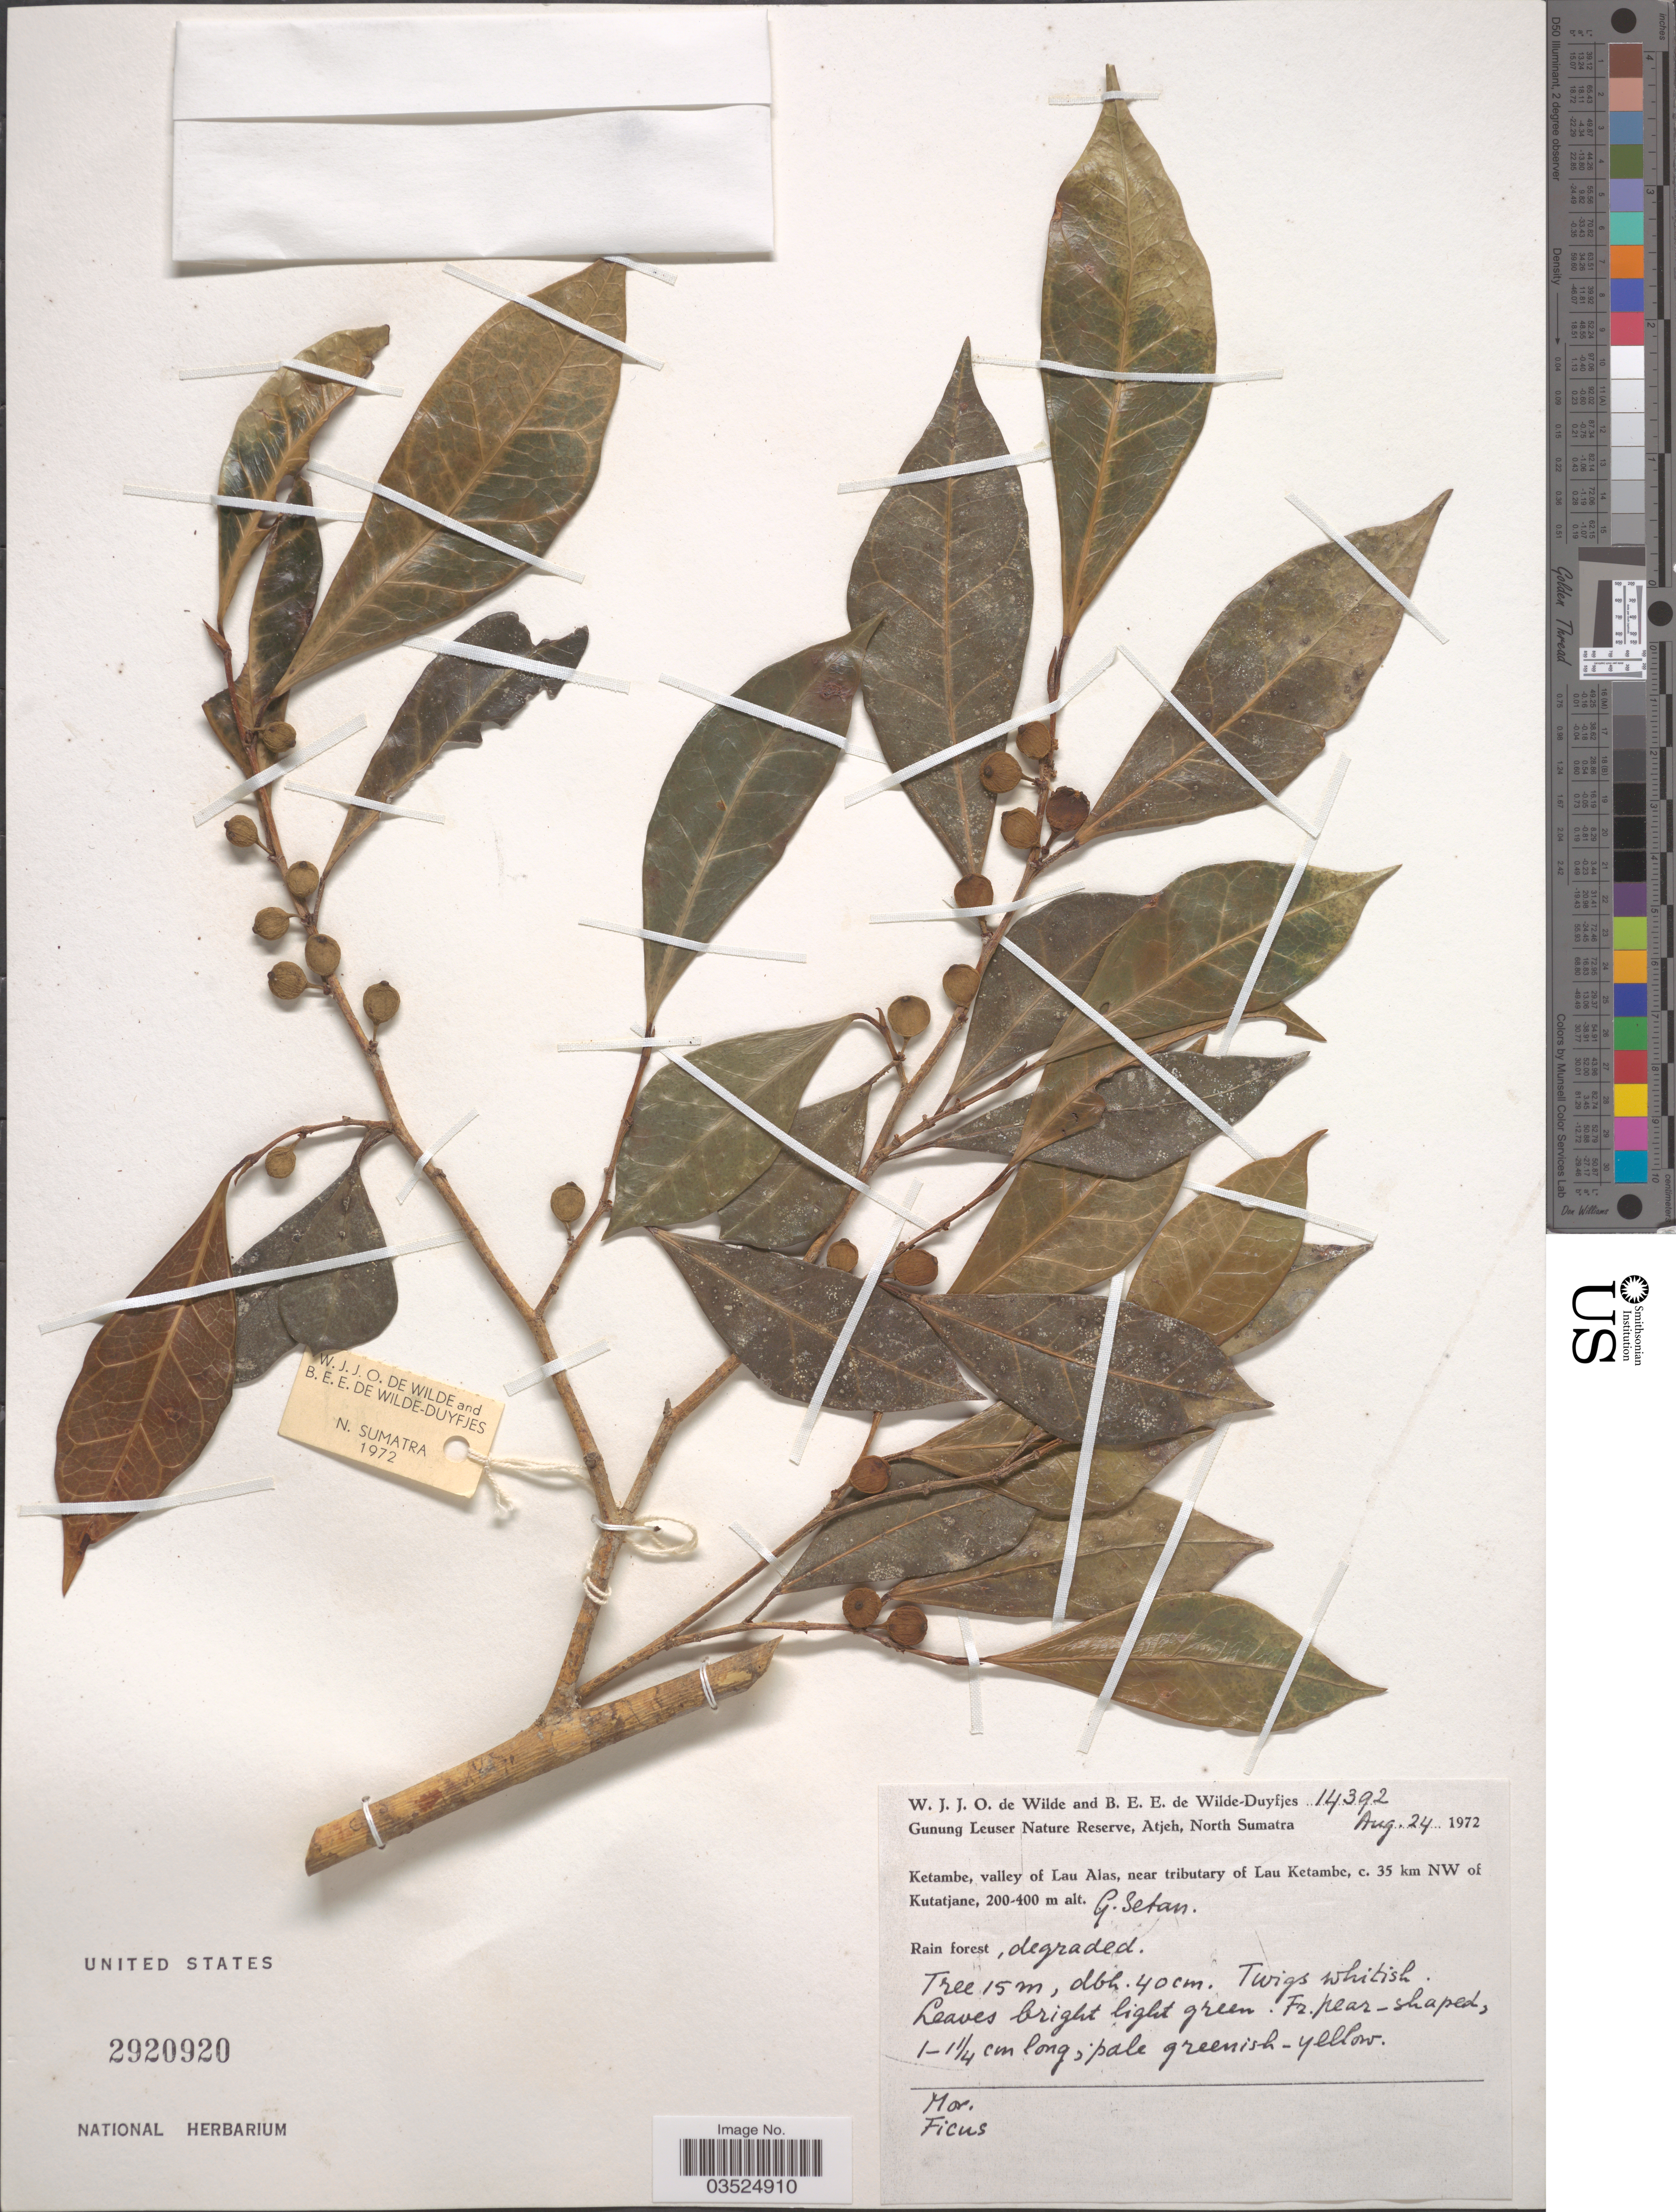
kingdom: Plantae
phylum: Tracheophyta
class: Magnoliopsida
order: Rosales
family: Moraceae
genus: Ficus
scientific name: Ficus sp.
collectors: W. J. de Wilde & B. E. de Wilde-Duyfjes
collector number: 14392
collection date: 1972-08-24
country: Indonesia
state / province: Sumatra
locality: Gunung Leuser Nature Reserve, Atjeh, North Sumatra. Ketambe, valley of Lau Alas, near tributary of Lau Ketambe, c. 35 km NW of Kutatjane. G. Setan.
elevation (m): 200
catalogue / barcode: US 2920920